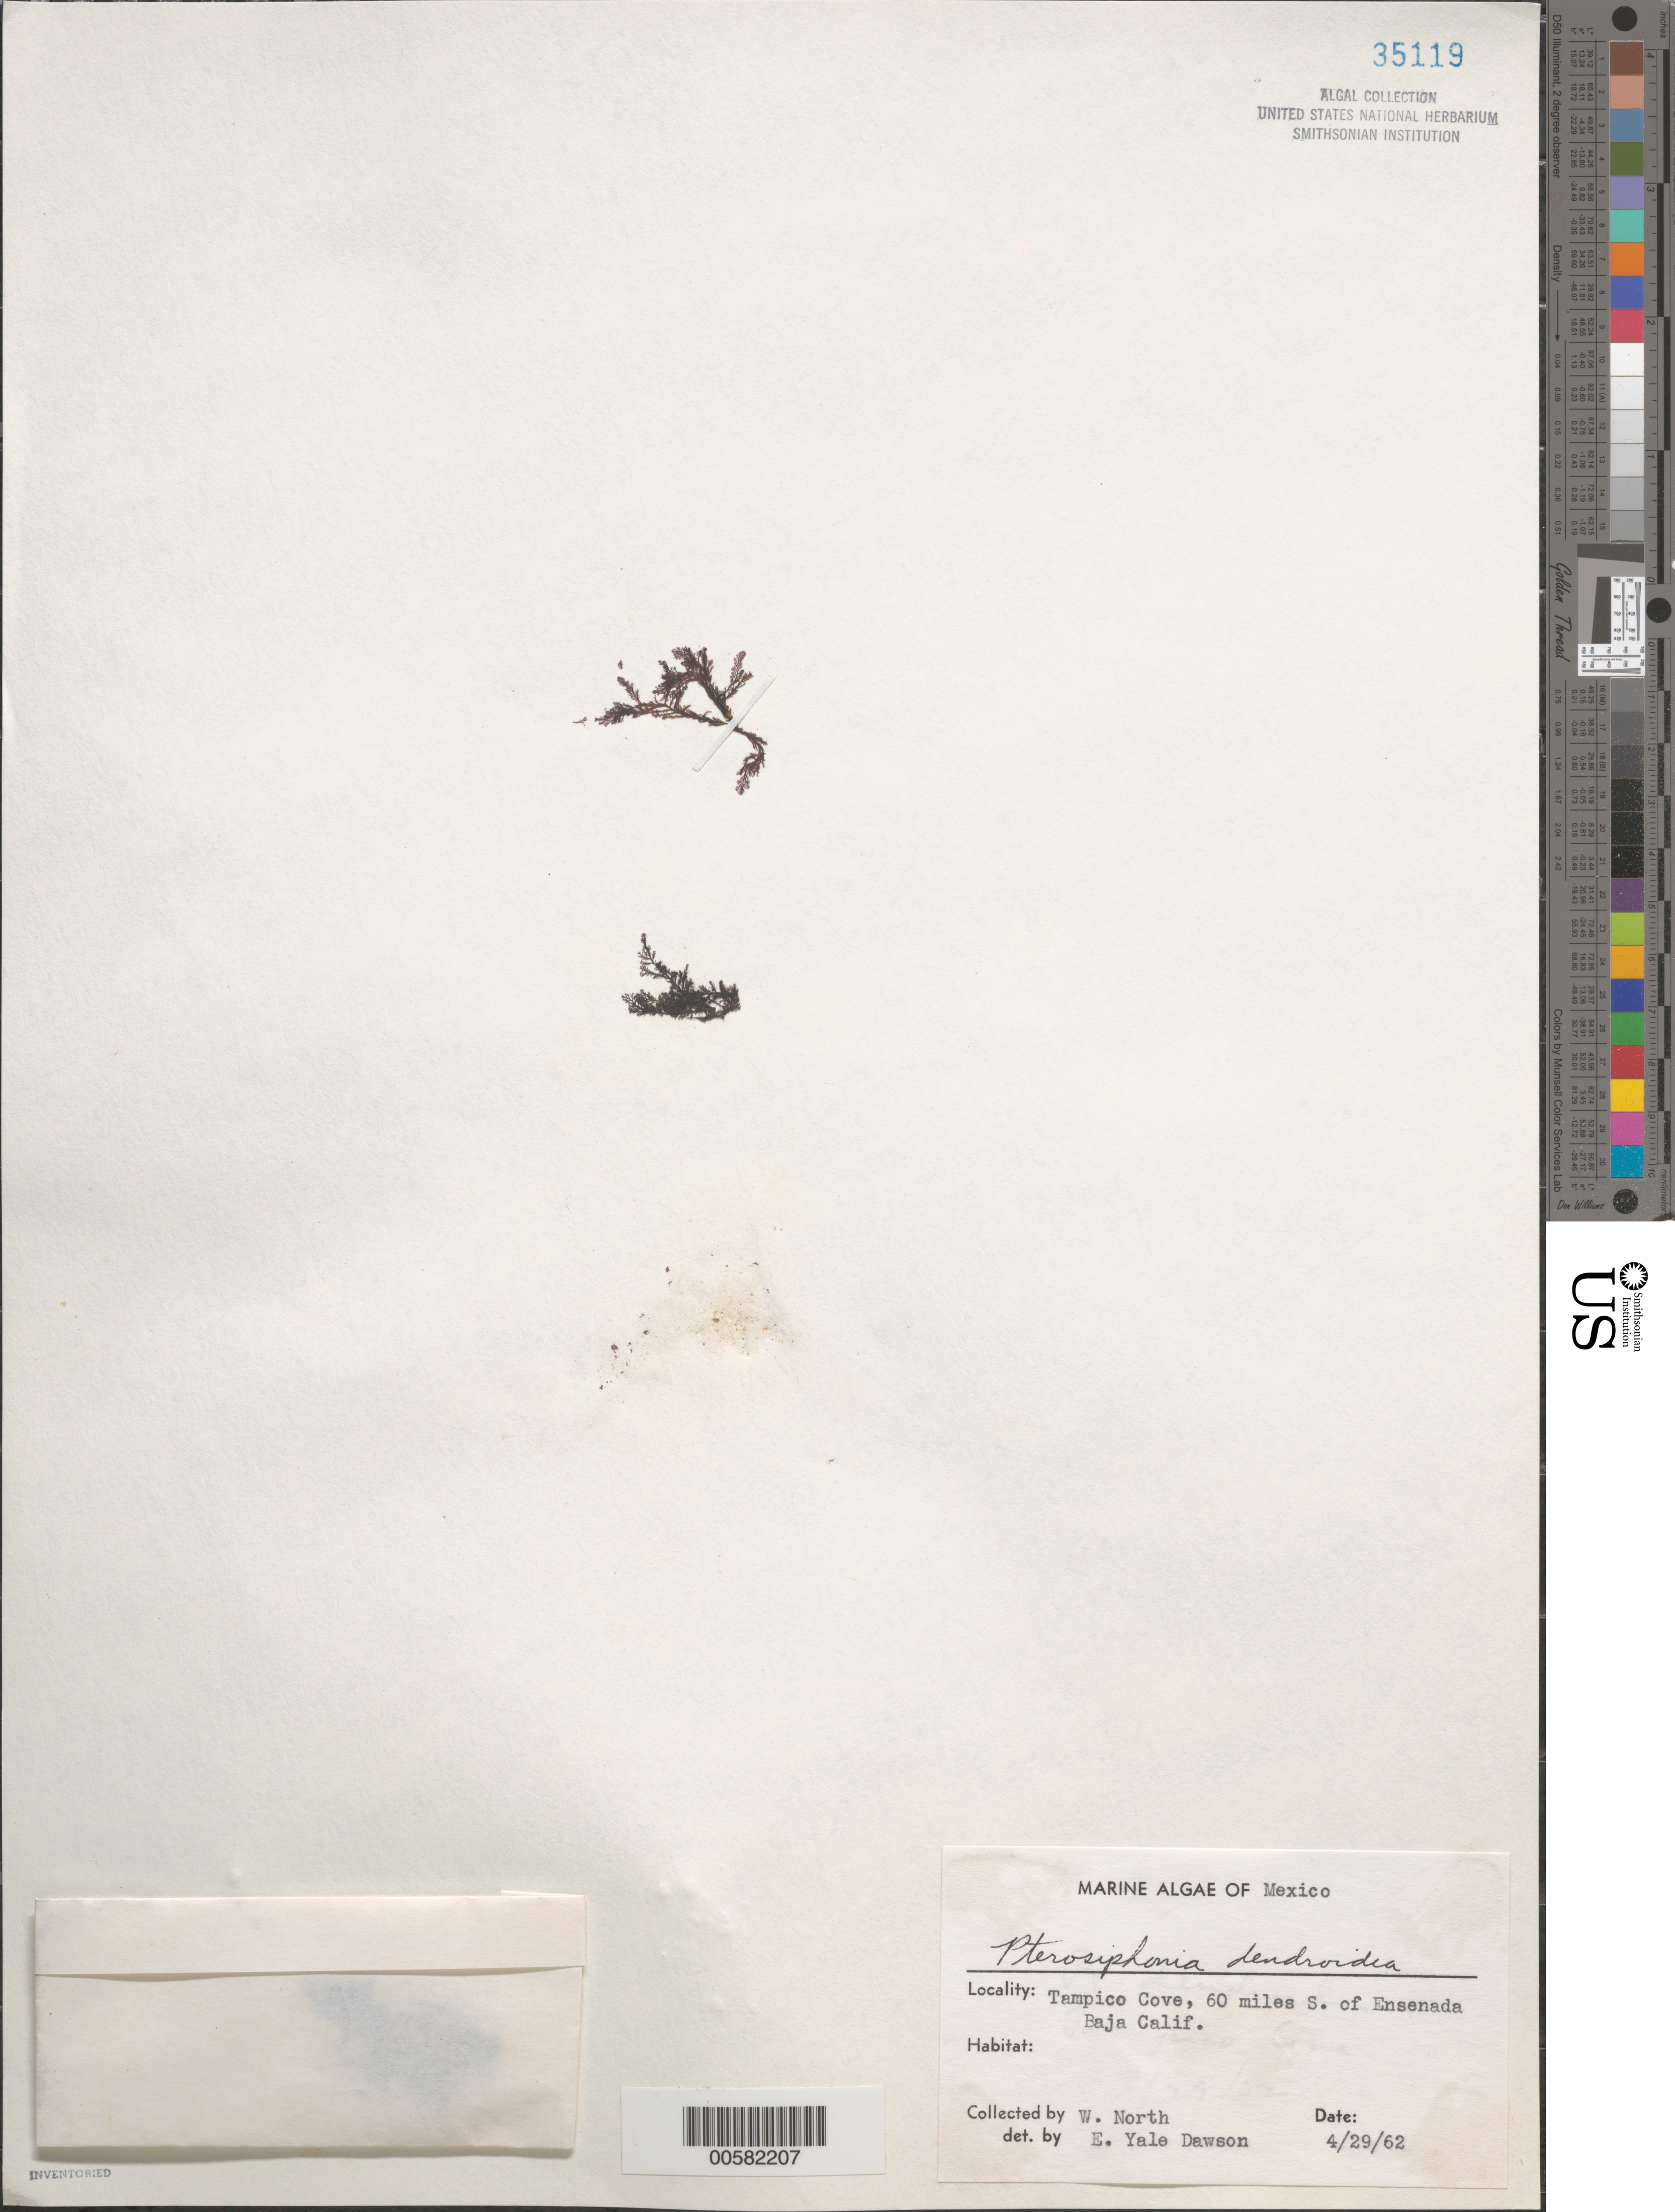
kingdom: Plantae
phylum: Rhodophyta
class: Florideophyceae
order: Ceramiales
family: Rhodomelaceae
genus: Symphyocladiella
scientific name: Symphyocladiella dendroidea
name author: (Montagne) Bustamante et al.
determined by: Algae name updating Project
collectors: W. North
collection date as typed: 29 Apr 1962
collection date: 1962-04-29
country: Mexico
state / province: Baja California Norte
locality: Tampico Cove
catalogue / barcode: US 35119